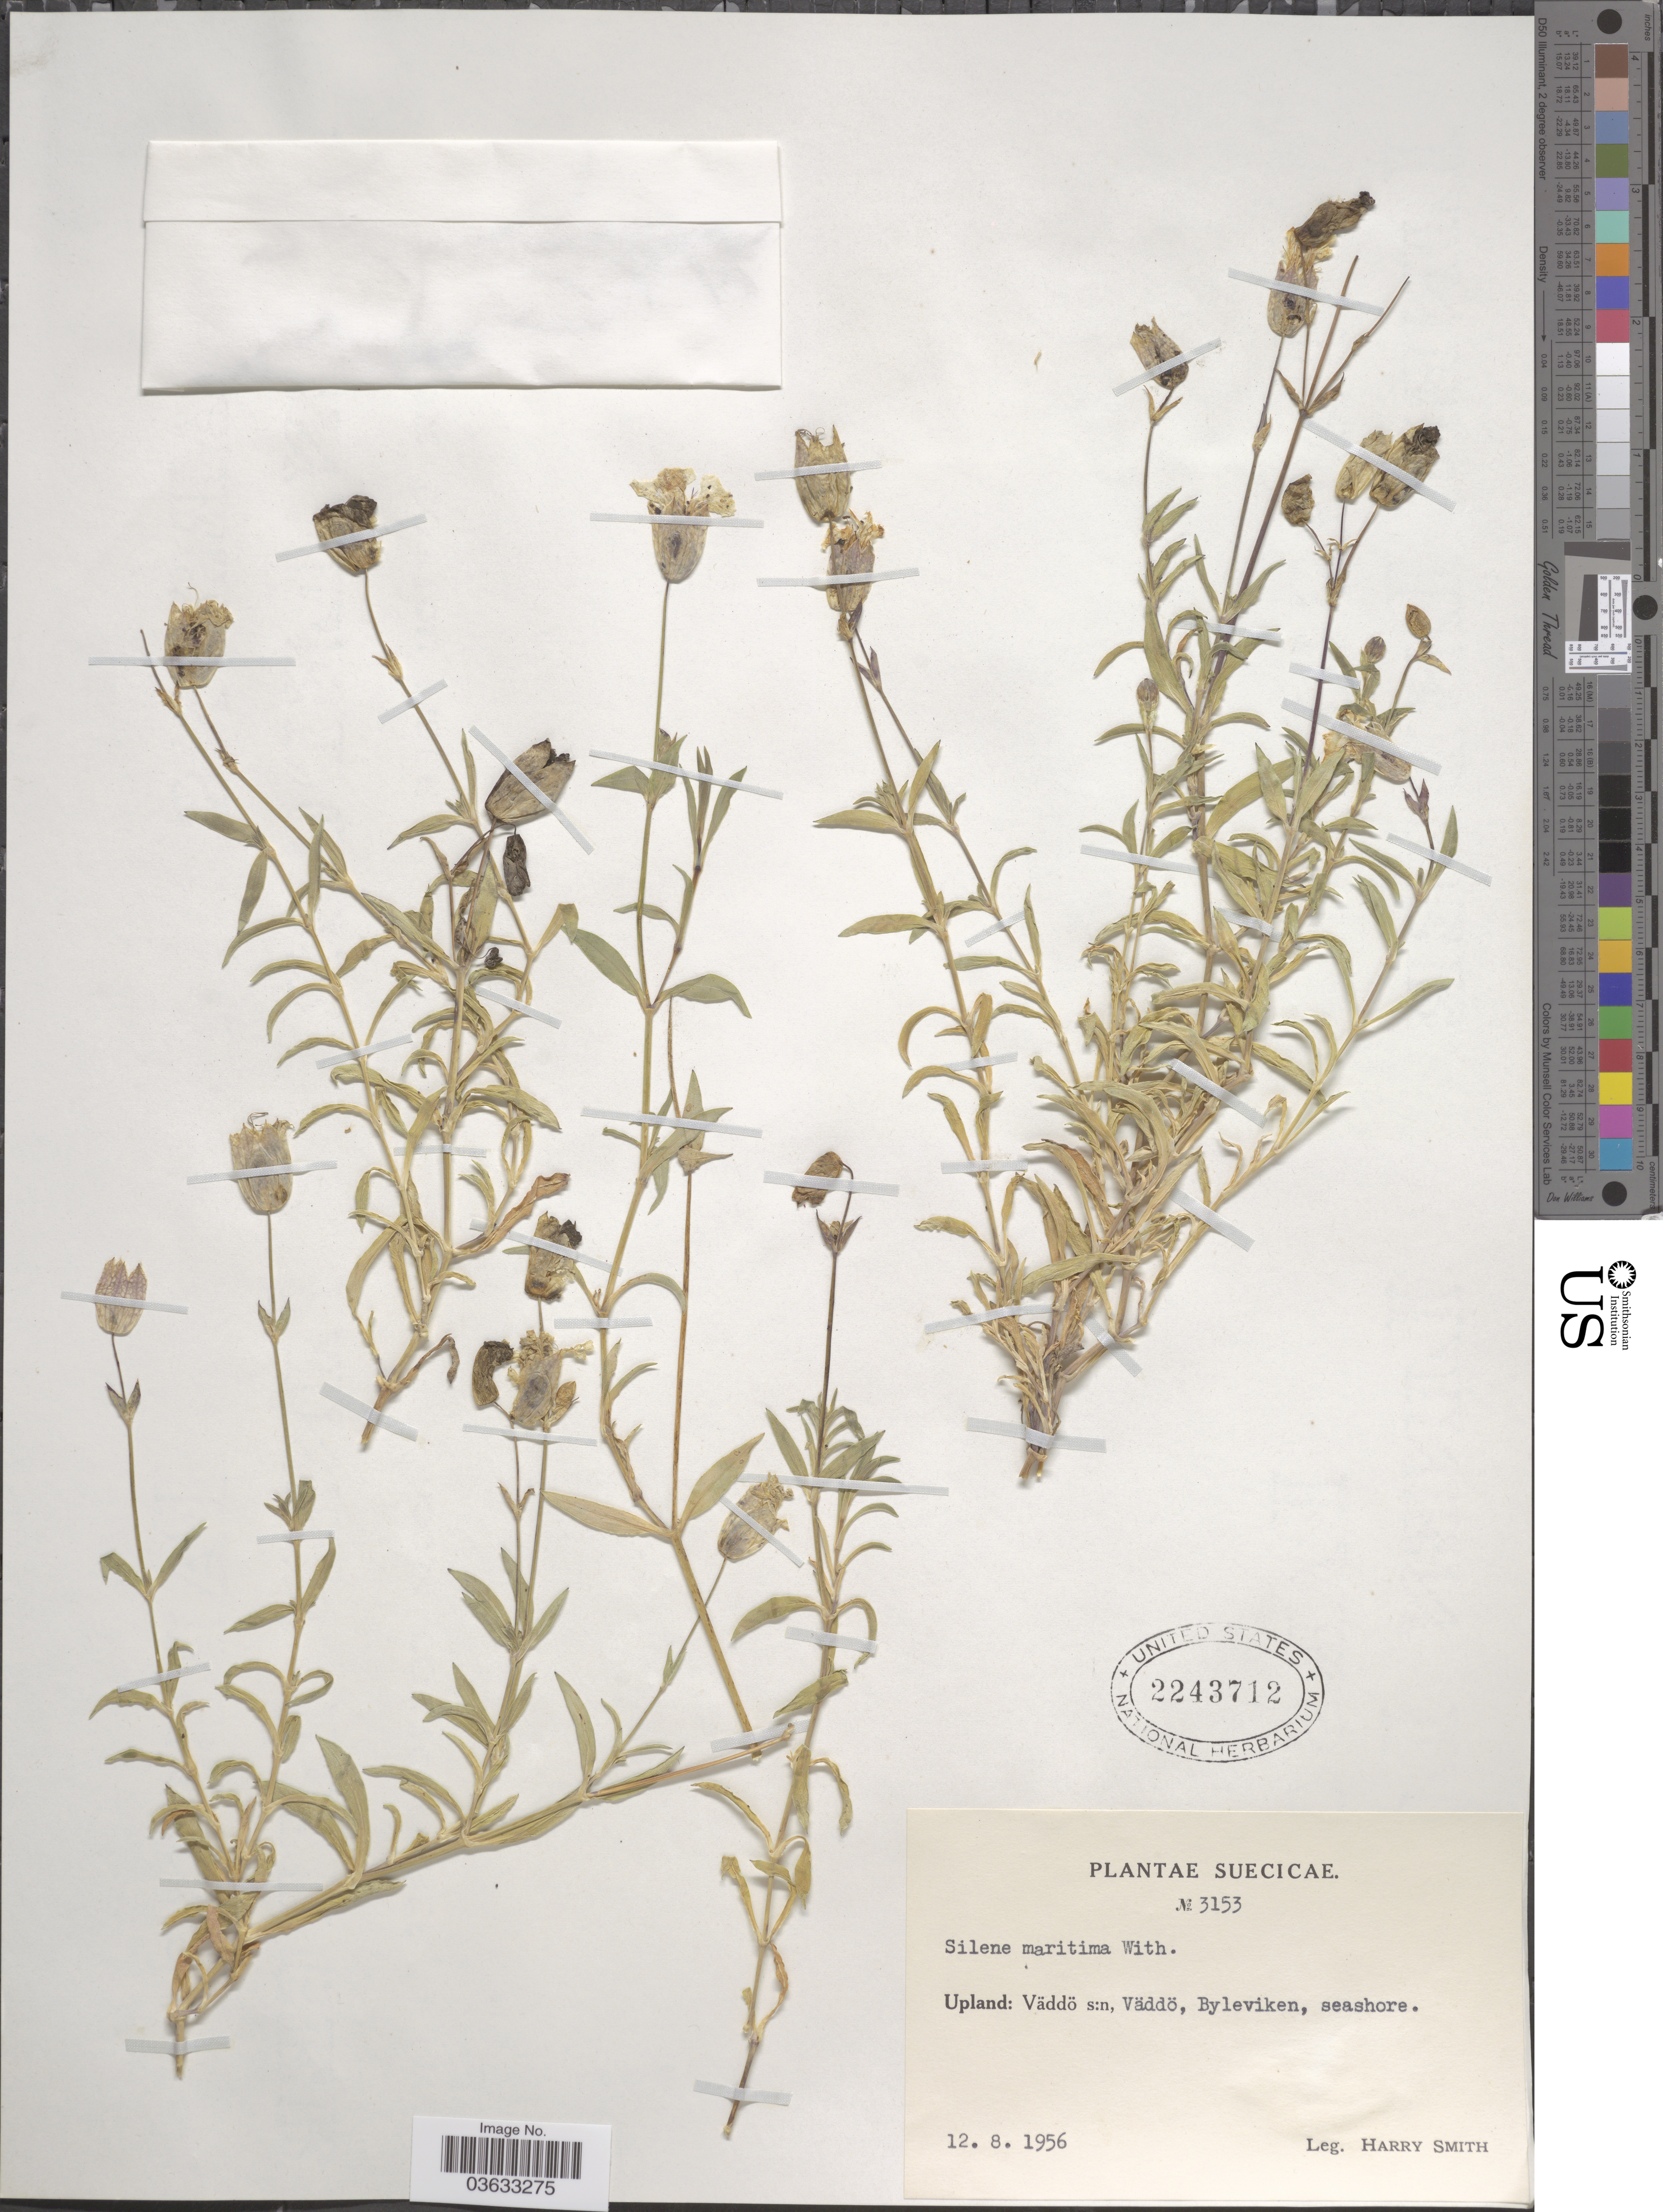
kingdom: Plantae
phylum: Tracheophyta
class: Magnoliopsida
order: Caryophyllales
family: Caryophyllaceae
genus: Silene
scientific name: Silene maritima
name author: With.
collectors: H. Smith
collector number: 3153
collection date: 1956-08-12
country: Sweden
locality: Suecicae. Upland: Väddö s:n, Väddö, Byleviken, seashore.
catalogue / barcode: US 2243712